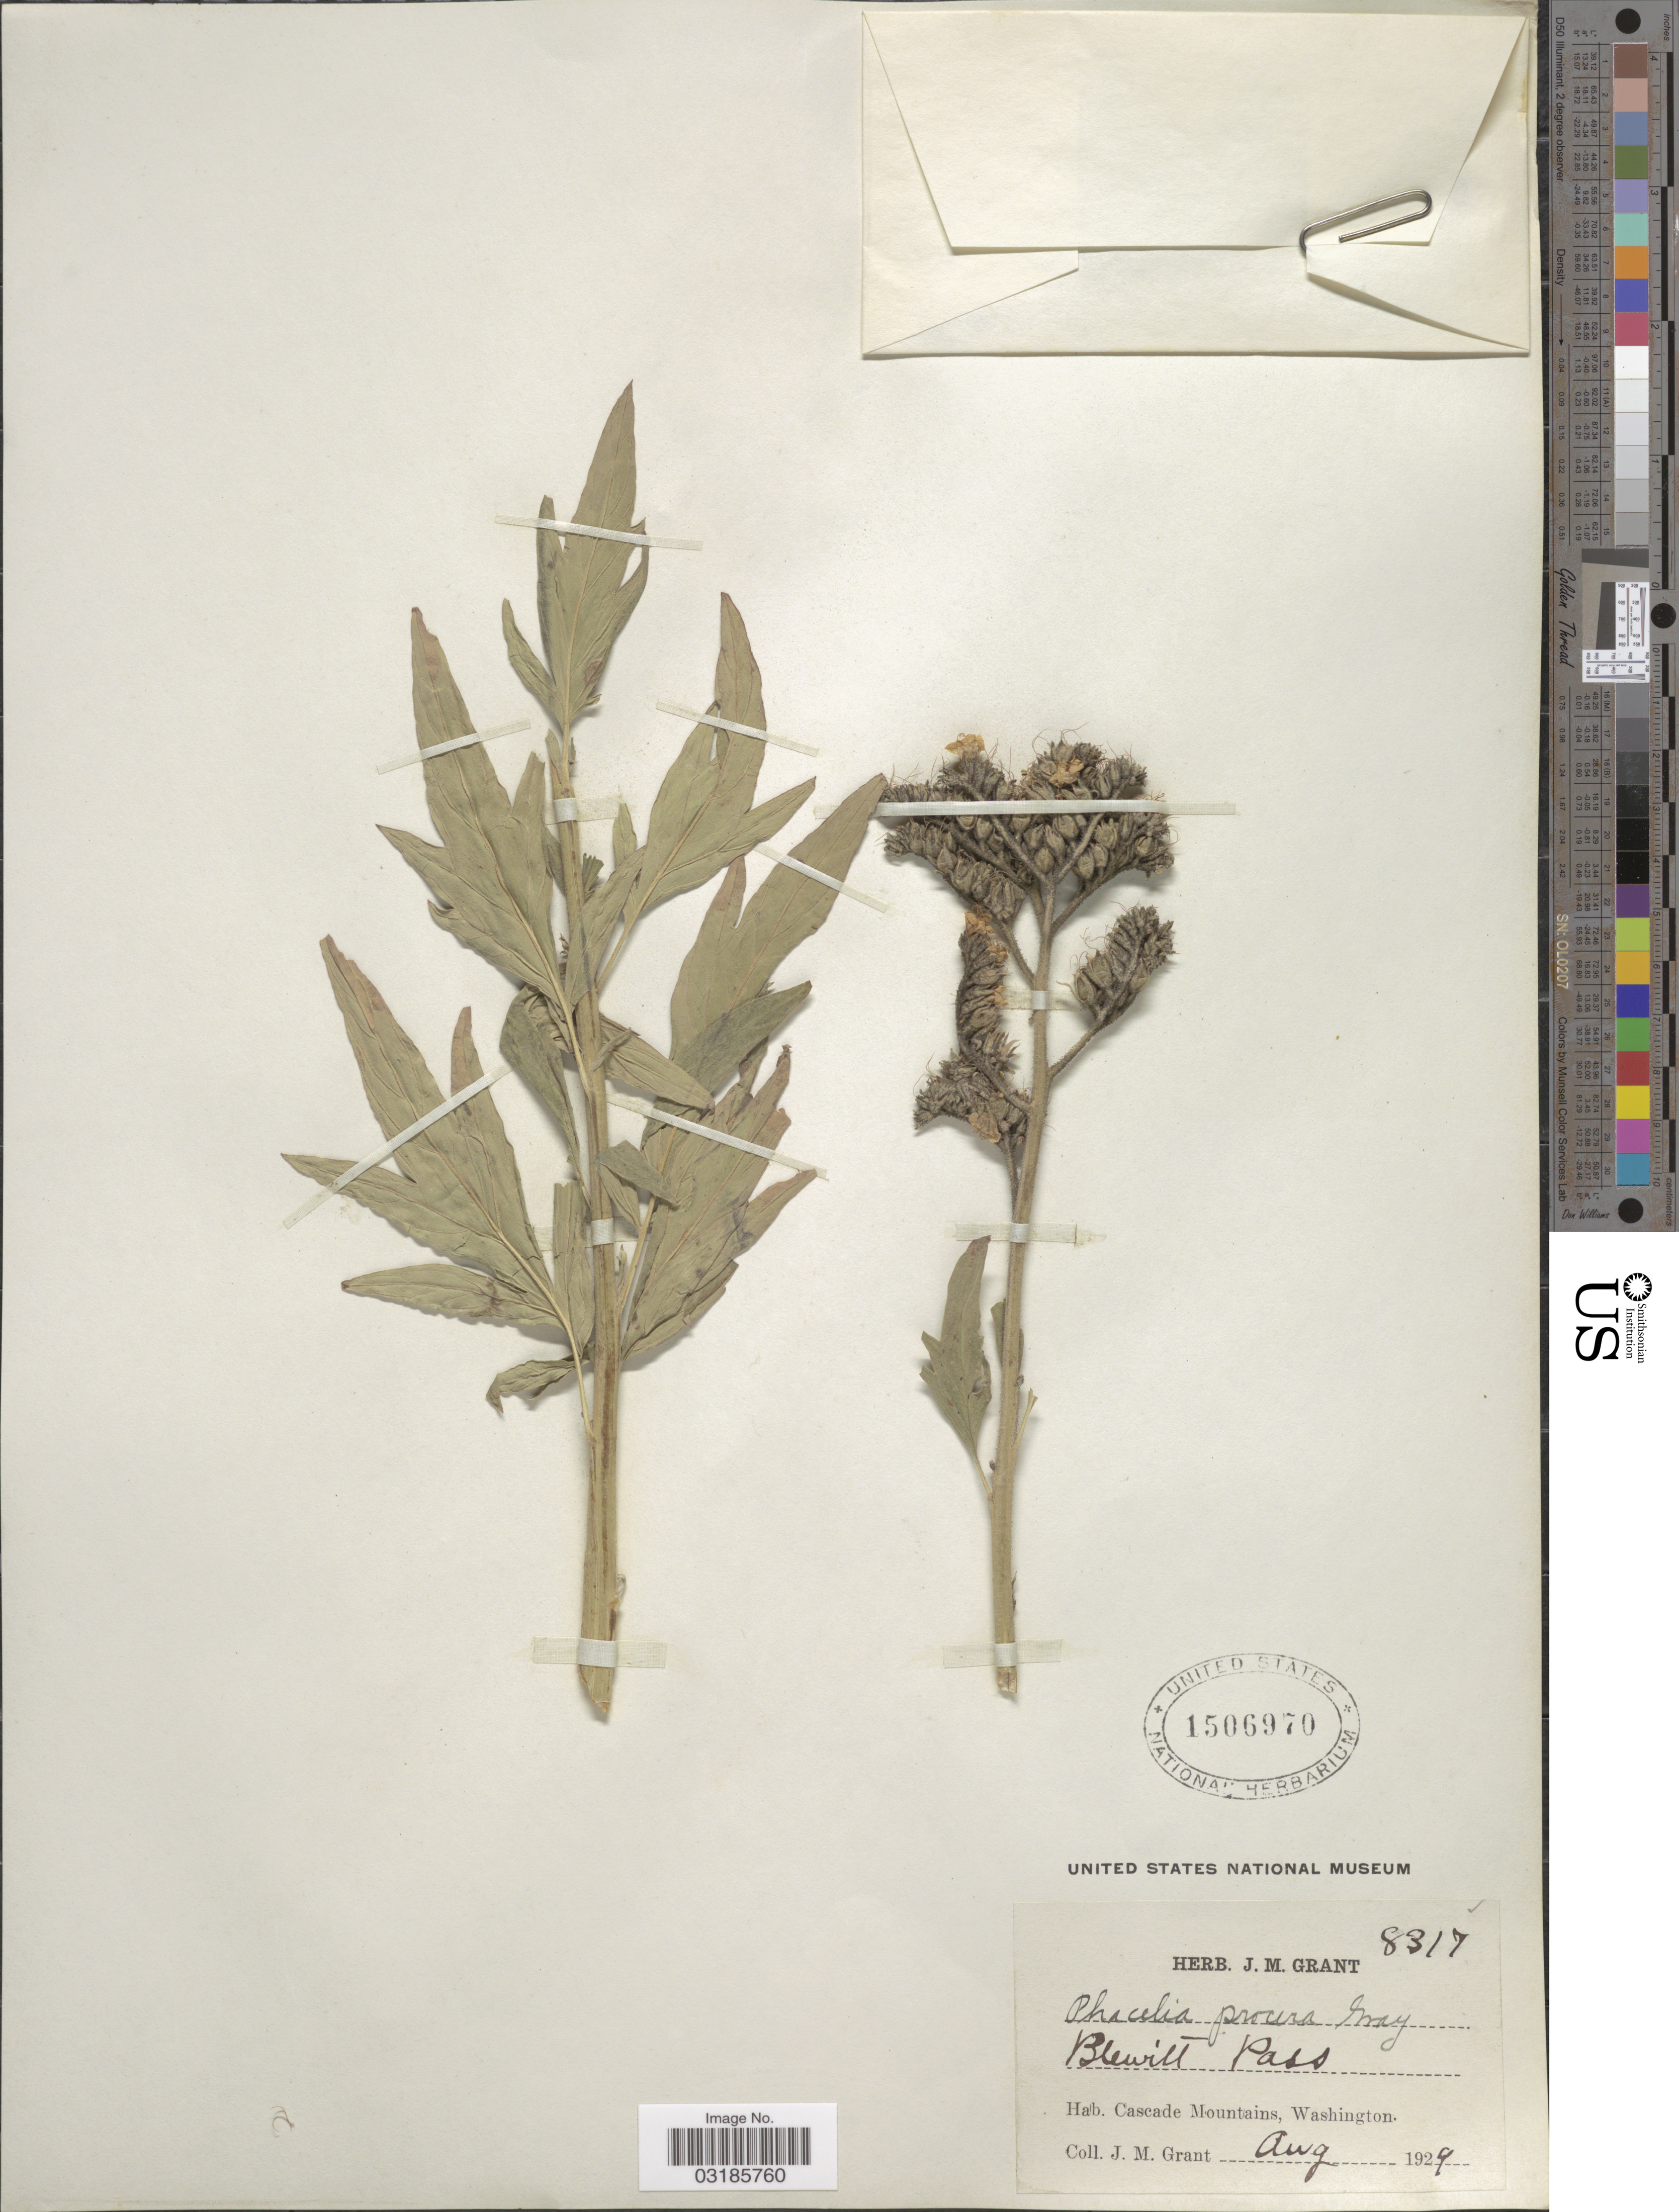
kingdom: Plantae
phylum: Tracheophyta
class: Magnoliopsida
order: Boraginales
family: Hydrophyllaceae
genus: Phacelia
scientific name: Phacelia procera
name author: A. Gray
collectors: J. M. Grant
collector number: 8317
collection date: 1929-08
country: United States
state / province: Washington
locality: Blewilt Pass. Cascade Mountains.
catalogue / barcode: US 1506970